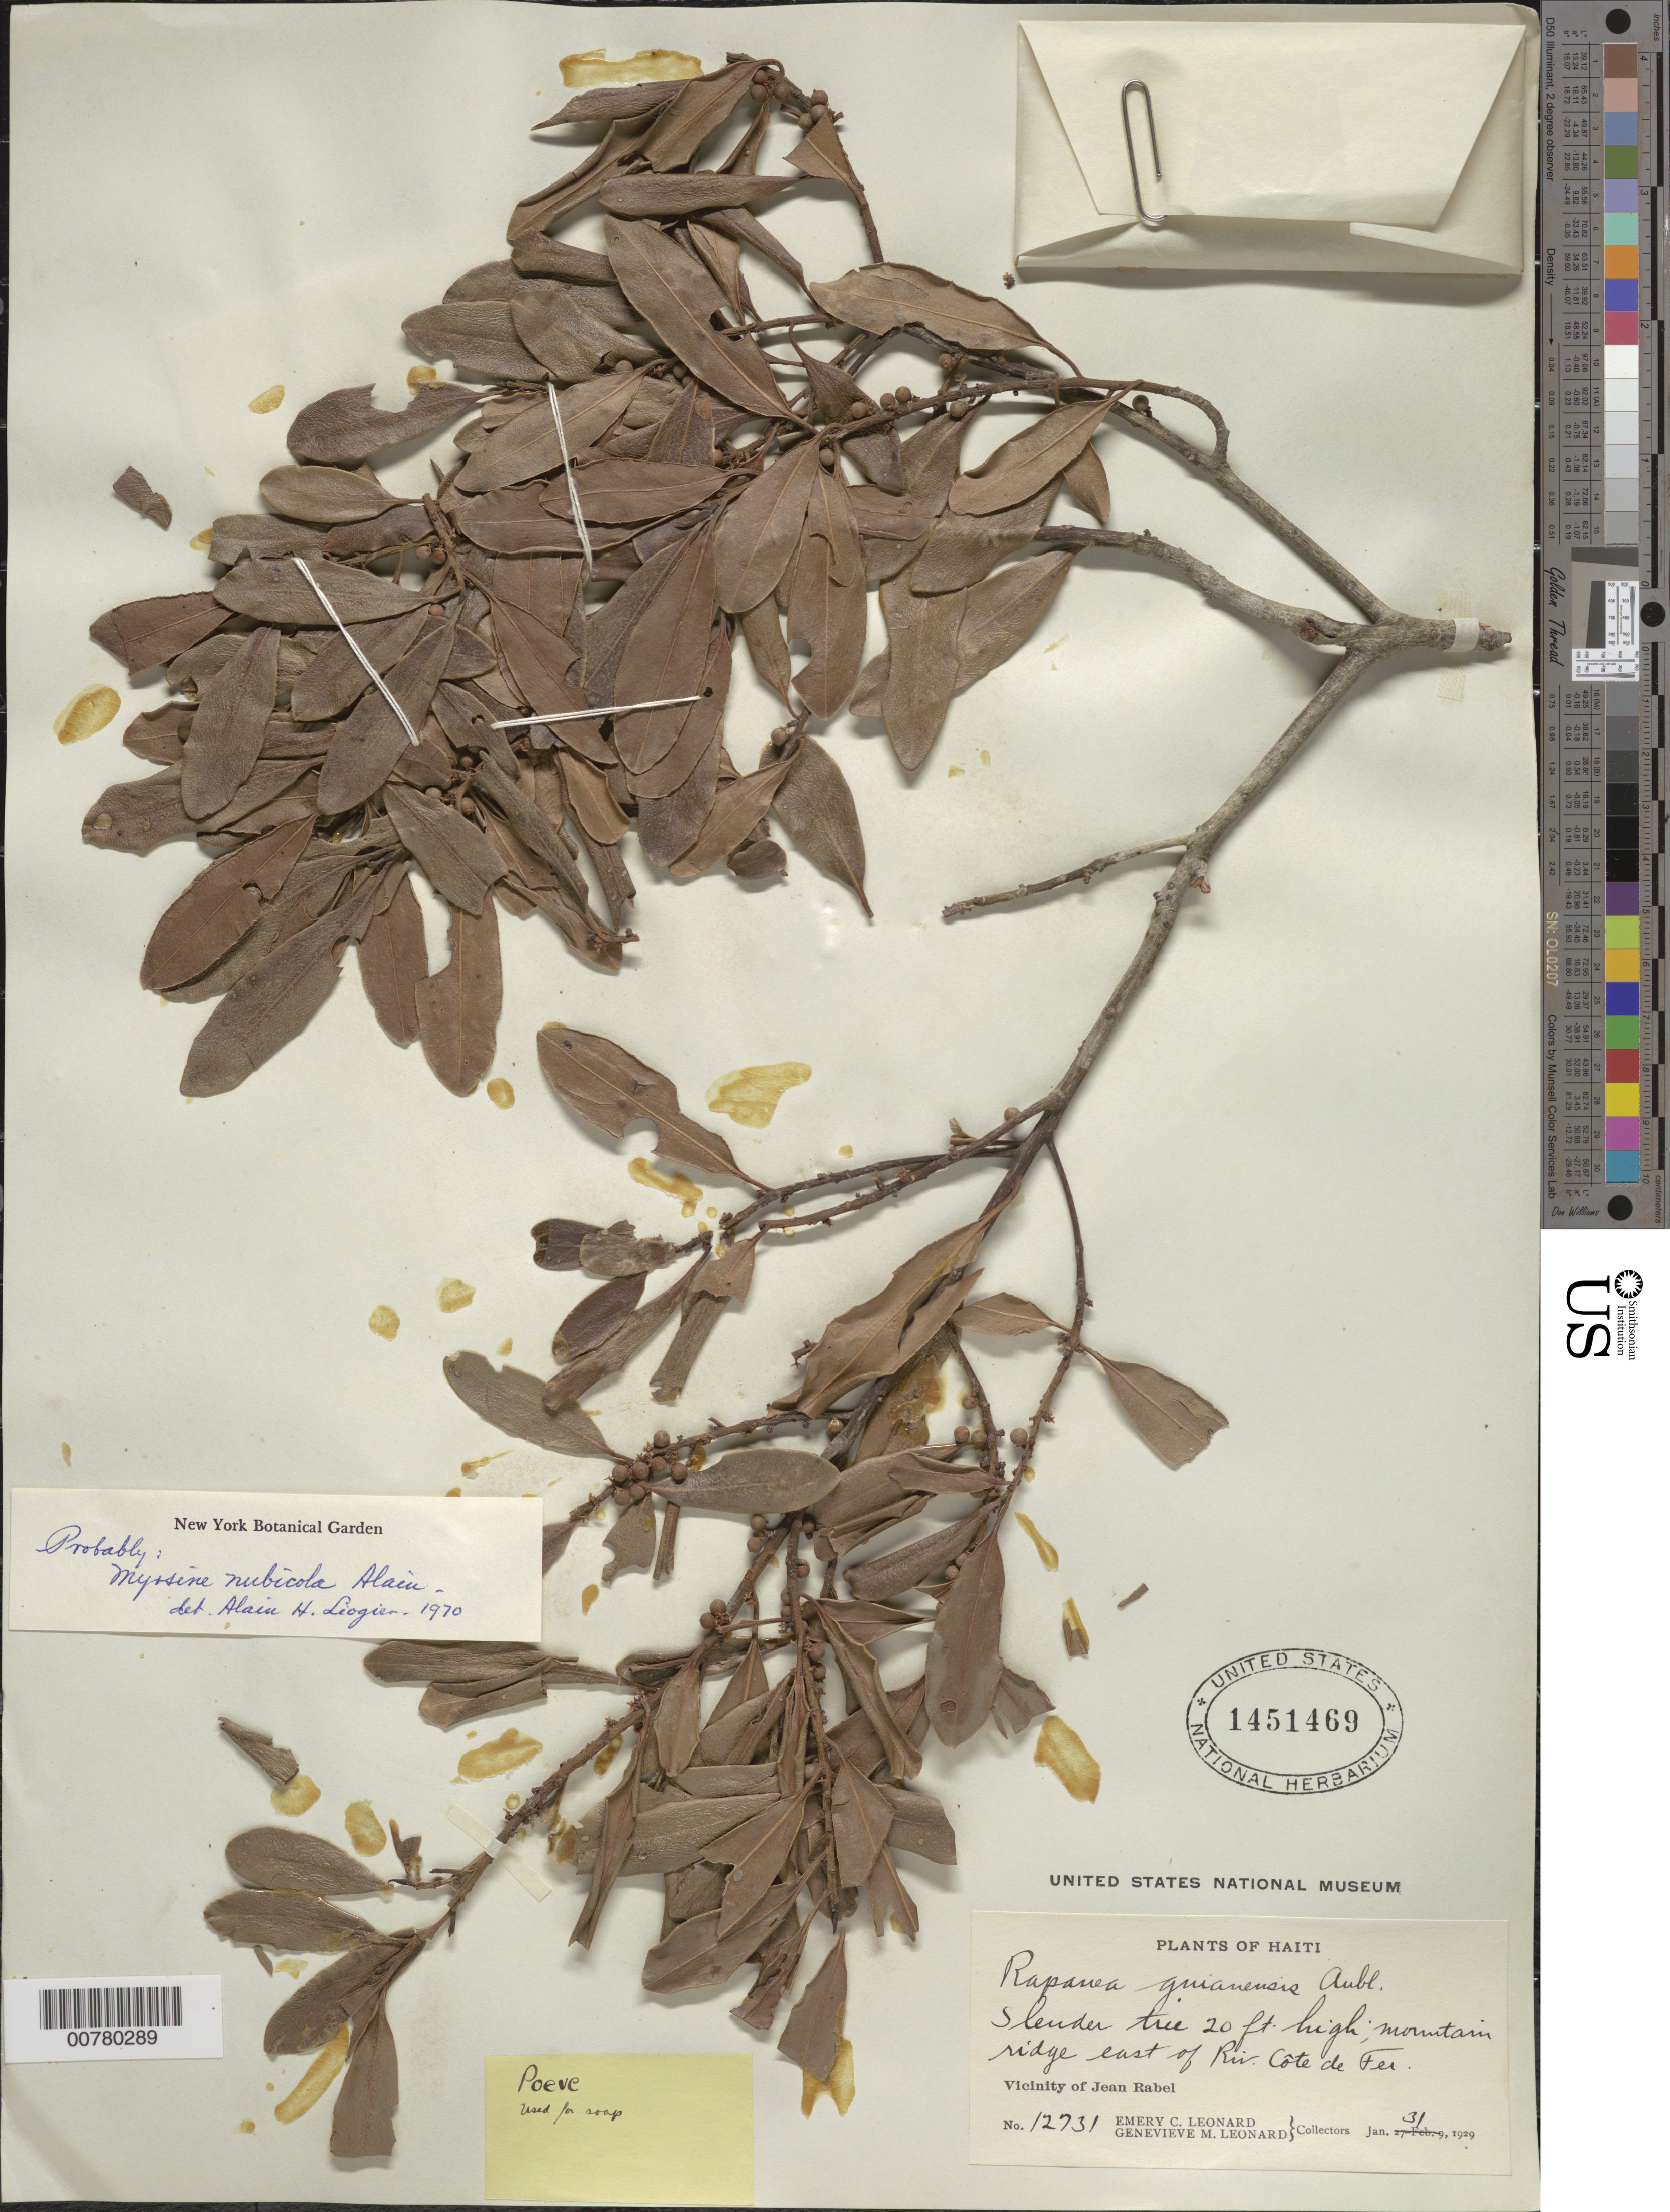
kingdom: Plantae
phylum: Tracheophyta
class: Magnoliopsida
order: Ericales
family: Primulaceae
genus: Myrsine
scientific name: Myrsine nubicola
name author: Alain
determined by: Liogier, Alain H.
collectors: E. C. Leonard & G. M. Leonard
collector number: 12731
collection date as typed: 31 Jan 1929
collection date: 1929-01-31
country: Haiti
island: Hispaniola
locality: Vicinity of Jean Rabel, east of Riv. Côte de Fer.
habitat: Mountain ridge.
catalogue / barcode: US 1451469